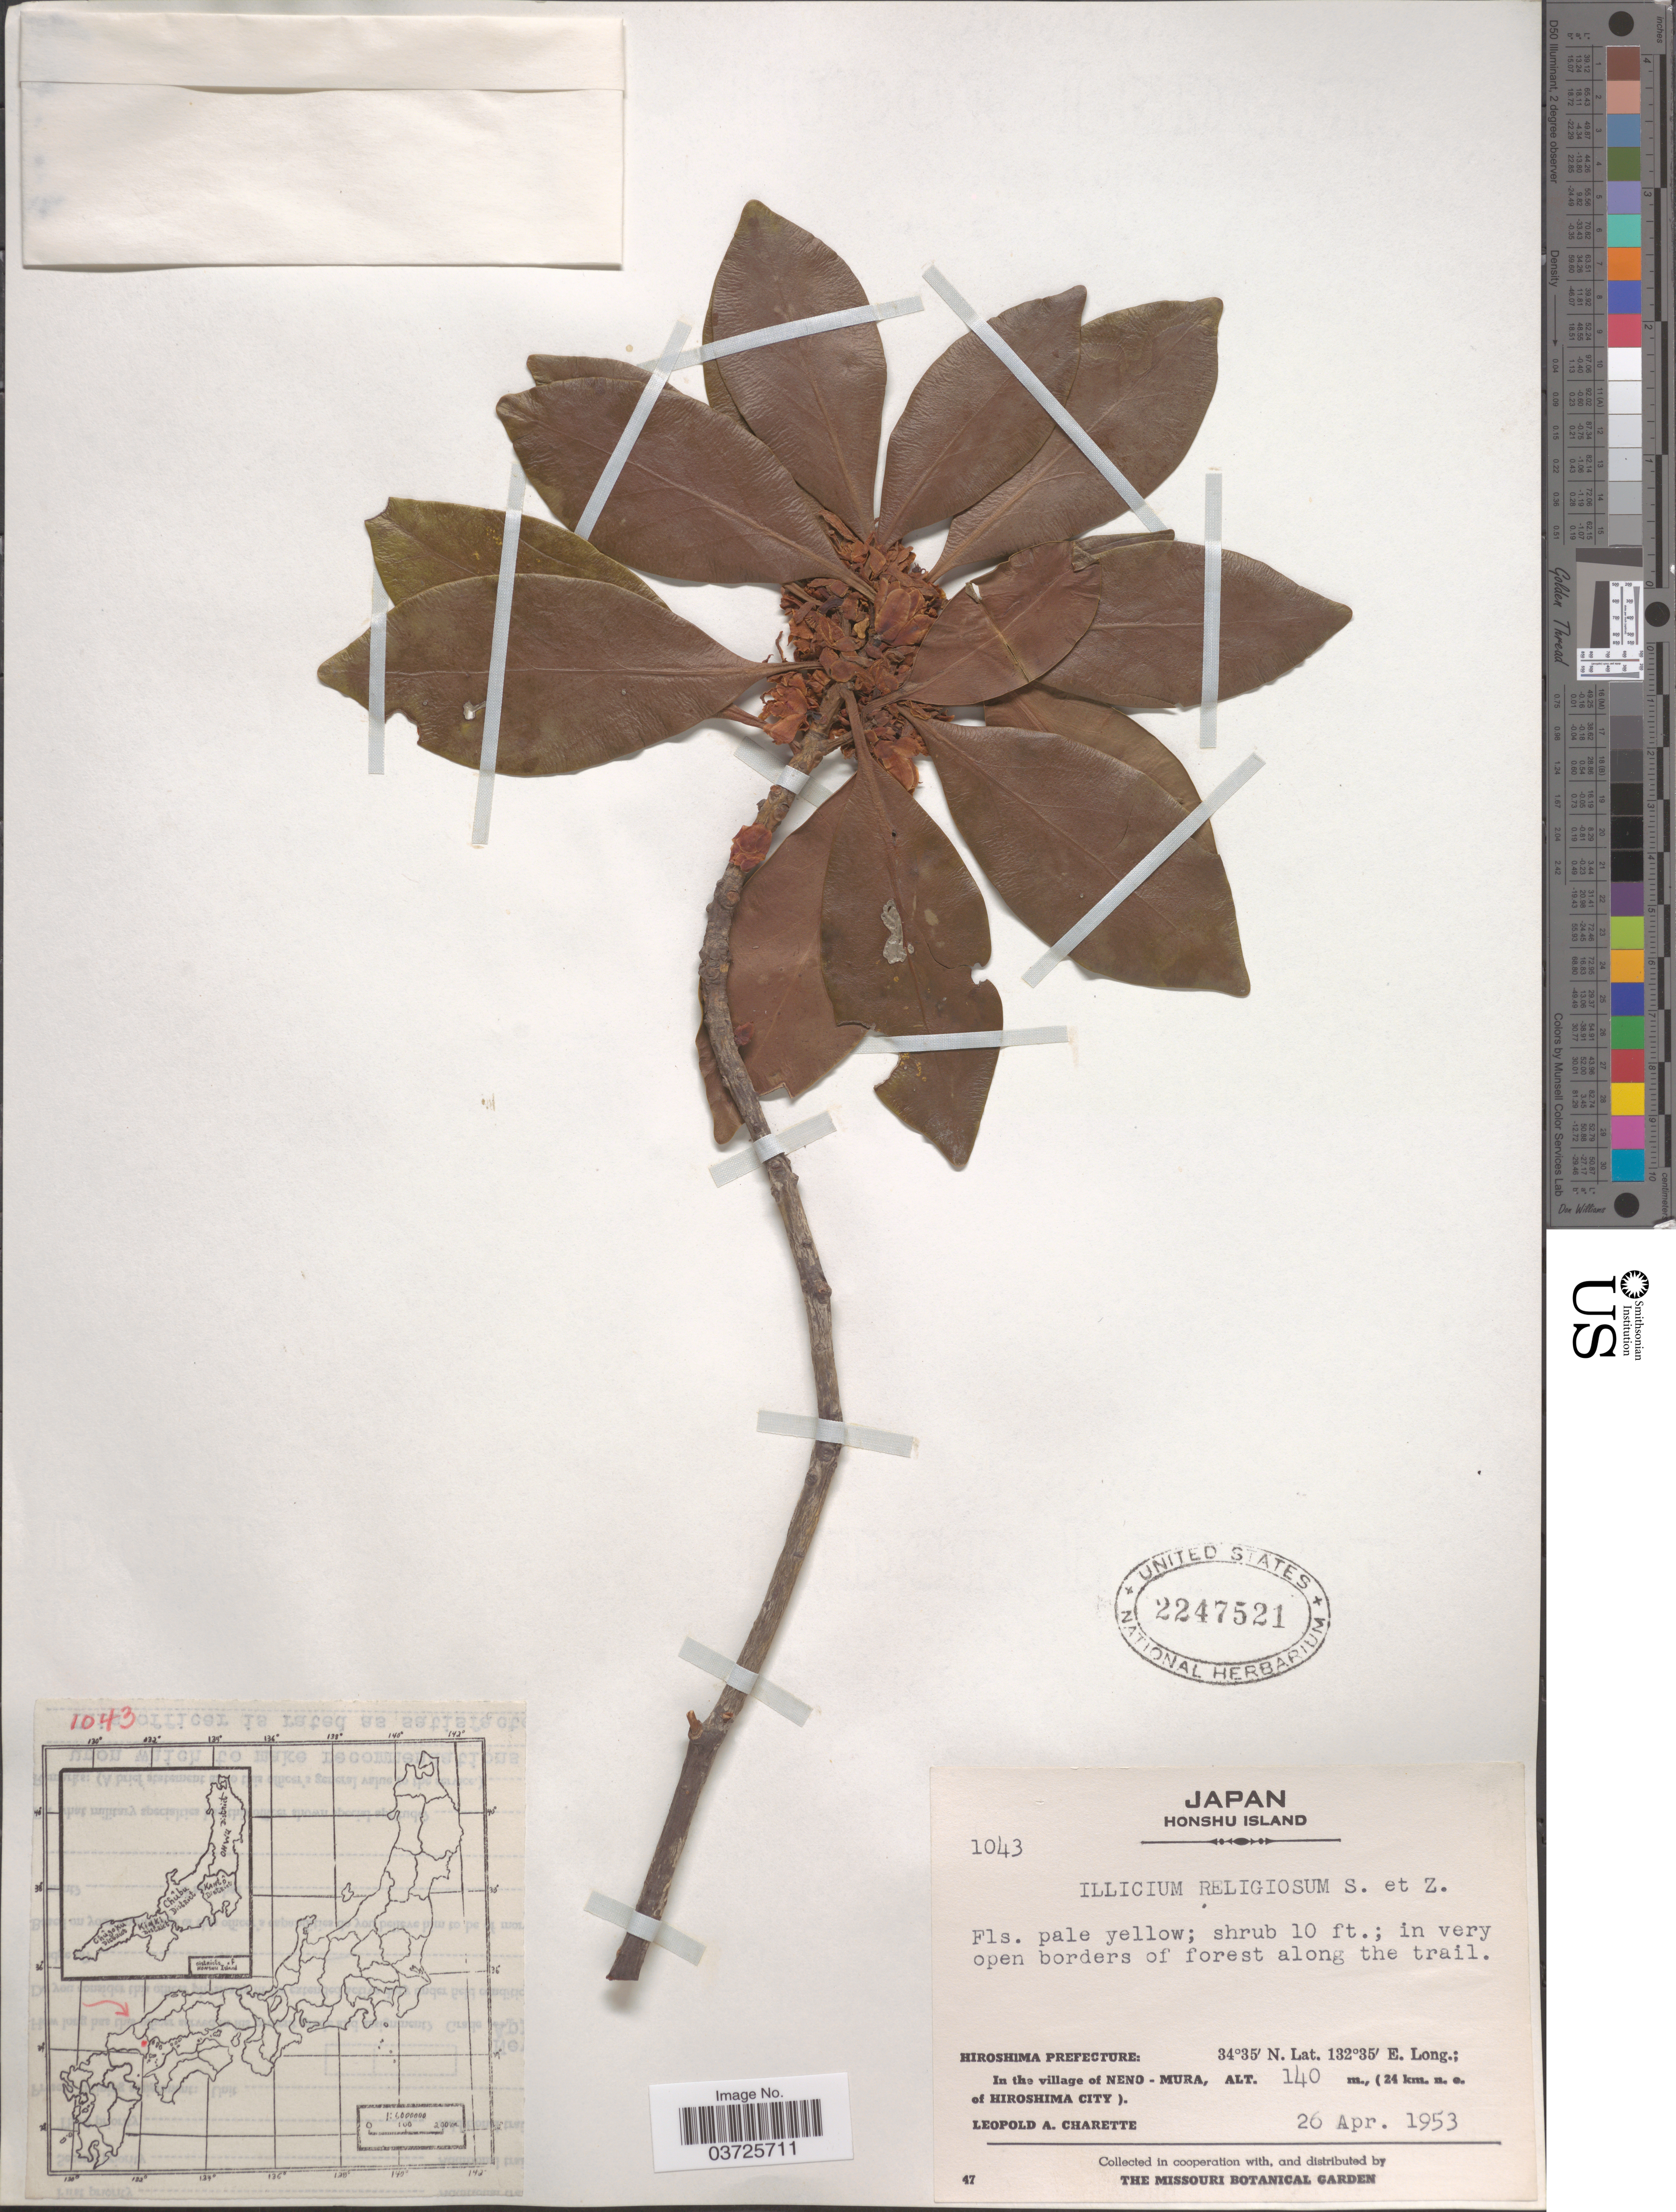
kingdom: Plantae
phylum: Tracheophyta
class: Magnoliopsida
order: Austrobaileyales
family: Schisandraceae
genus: Illicium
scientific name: Illicium anisatum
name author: L.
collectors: L. A. Charette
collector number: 1043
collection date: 1953-04-26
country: Japan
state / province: Hirosima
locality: Honshu Island. In a very open borders of the forest along trail. Hiroshima Prefecture. In the village of Nena- Mura, (24 km. n. e. of Hiroshima City ).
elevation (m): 140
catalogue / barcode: US 2247521